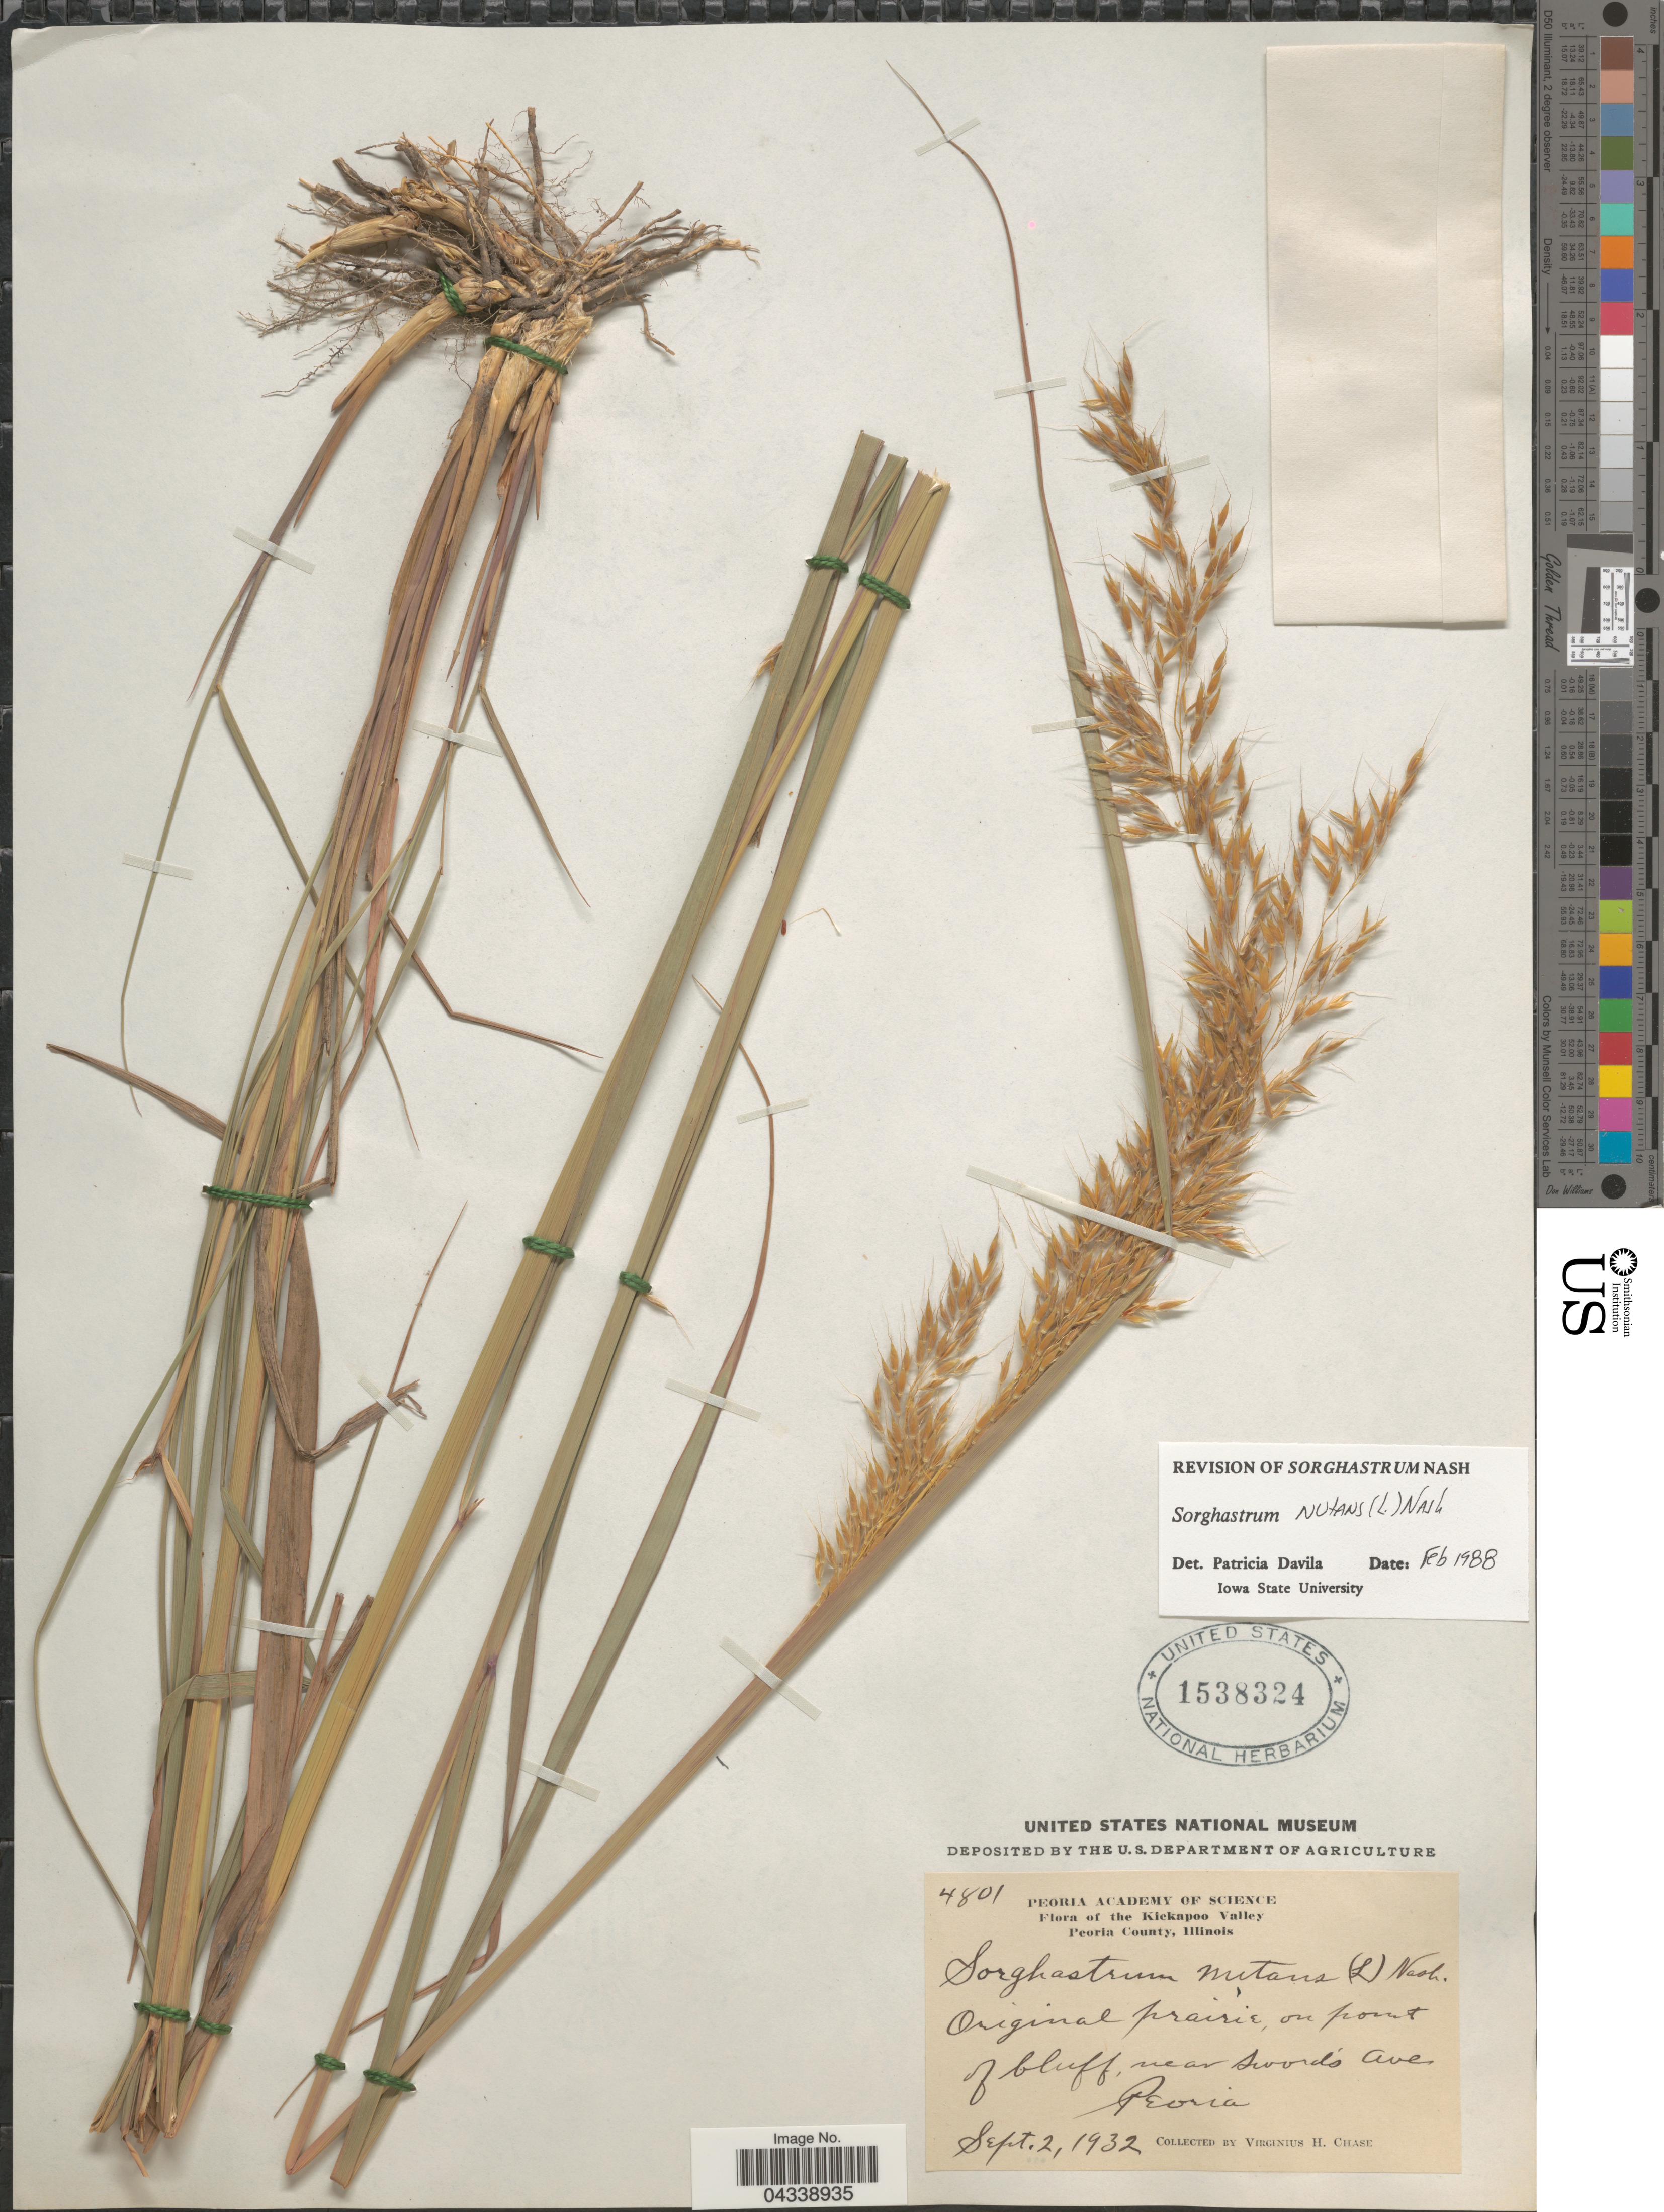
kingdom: Plantae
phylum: Tracheophyta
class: Liliopsida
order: Poales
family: Poaceae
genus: Sorghastrum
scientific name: Sorghastrum nutans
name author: (L.) Nash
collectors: V. H. Chase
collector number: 4801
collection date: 1932-09-02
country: United States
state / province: Illinois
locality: The Kiekapoo Valley. Peoria County. Near Sword's Ave, Peoria.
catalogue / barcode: US 1538324